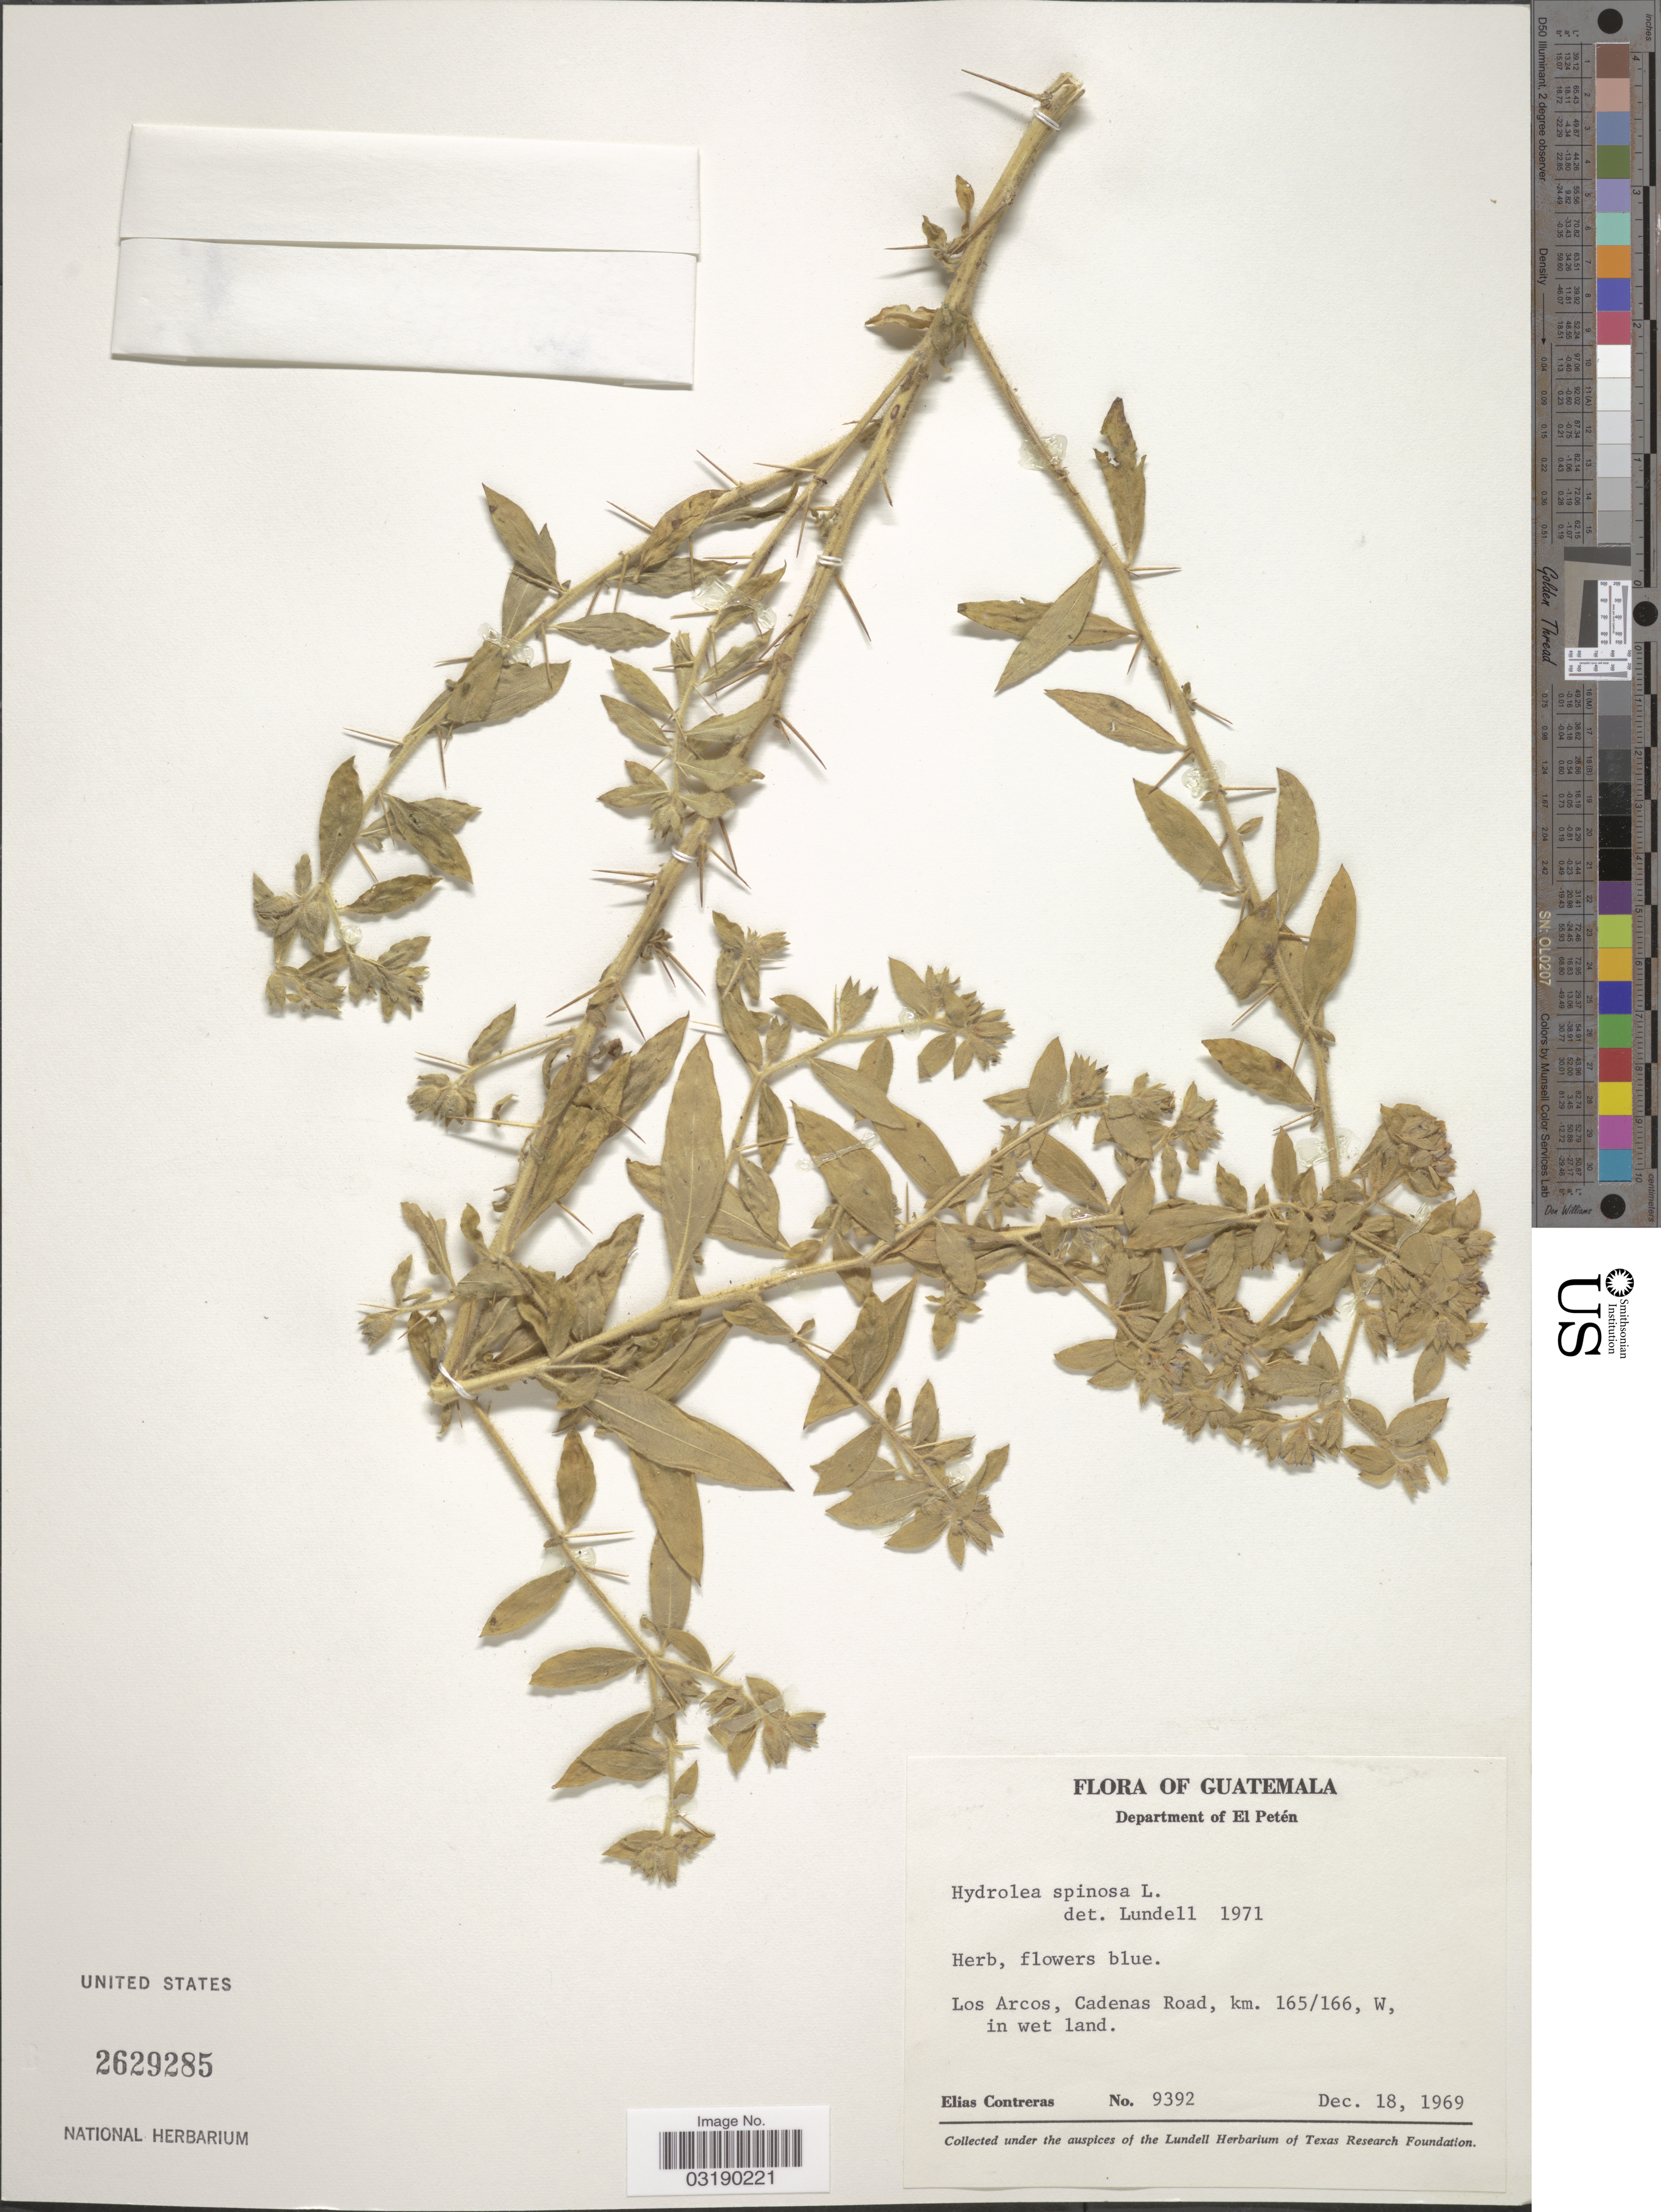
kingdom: Plantae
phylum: Tracheophyta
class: Magnoliopsida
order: Solanales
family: Hydroleaceae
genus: Hydrolea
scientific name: Hydrolea spinosa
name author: L.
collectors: E. Contreras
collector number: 9392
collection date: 1969-12-18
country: Guatemala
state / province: El Petén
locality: Department of El Petén. Los Arcos, Cadenas Road, km. 165/166, W, in wet land.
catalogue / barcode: US 2629285